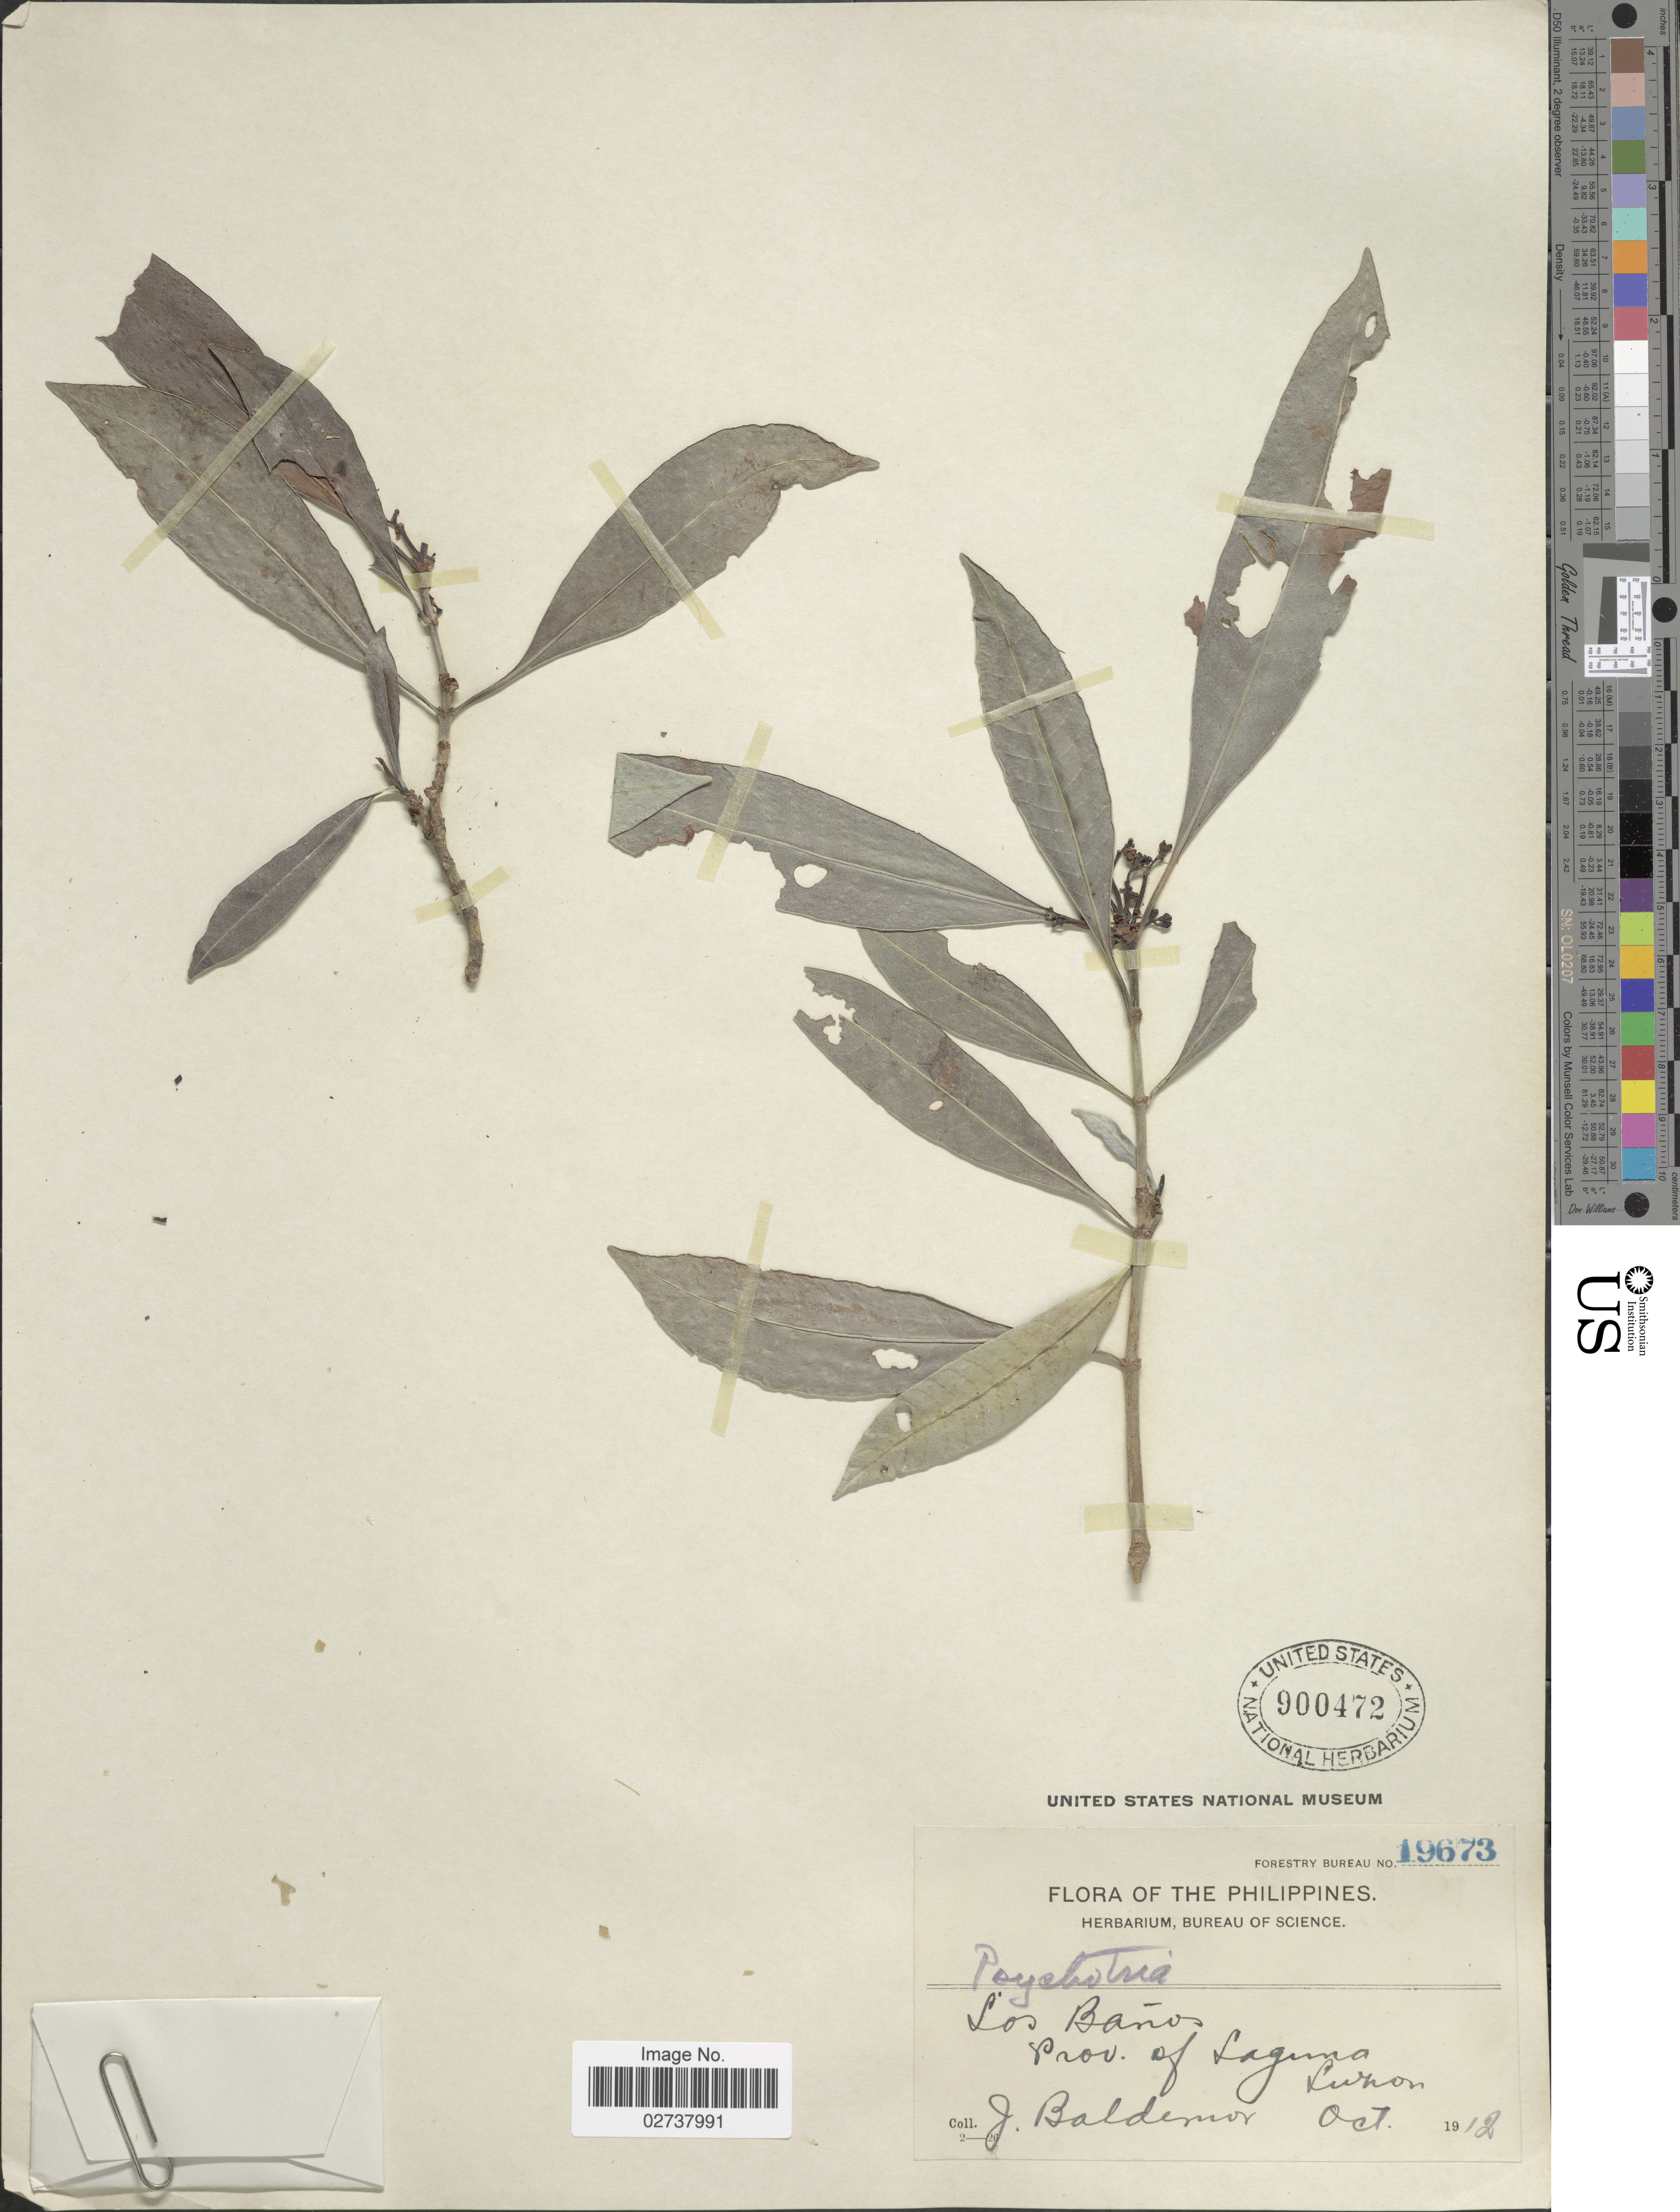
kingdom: Plantae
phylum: Tracheophyta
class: Magnoliopsida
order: Gentianales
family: Rubiaceae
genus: Psychotria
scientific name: Psychotria sp.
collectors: J. Baldemor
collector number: Forestry Bureau 19673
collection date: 1912-10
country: Philippines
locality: Los Banos, Prov. of Laguna, Luzon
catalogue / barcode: US 900472